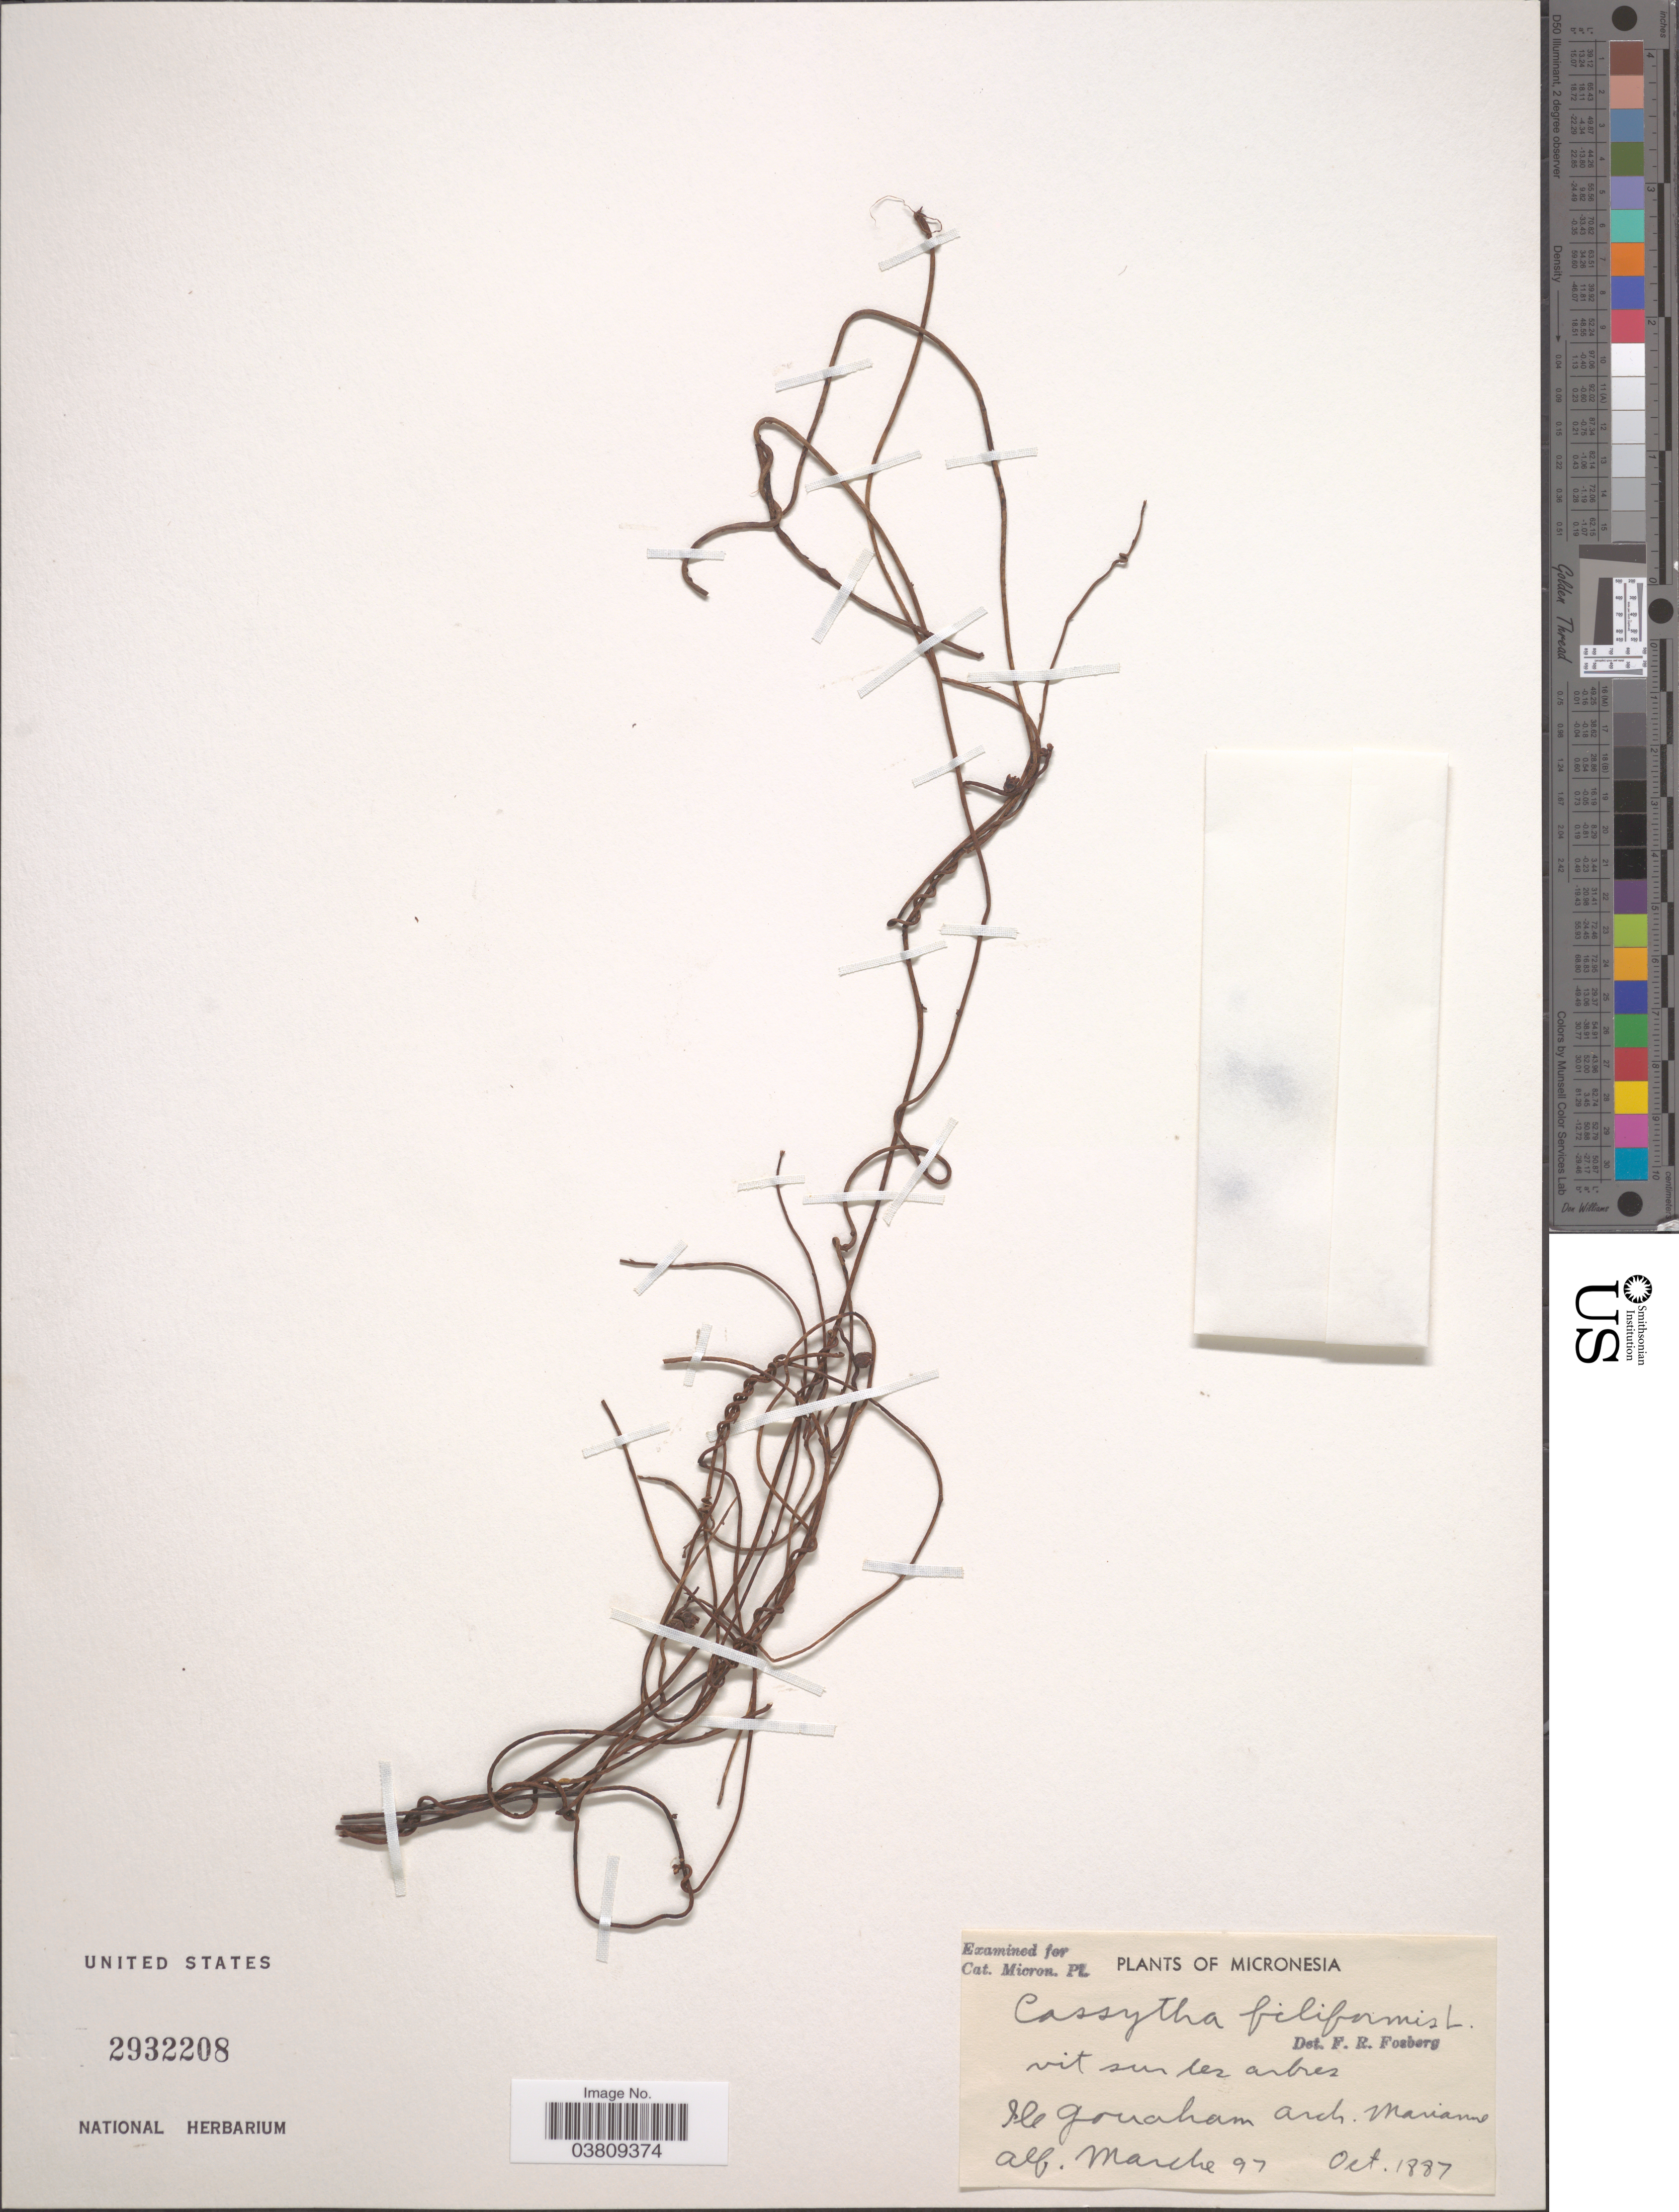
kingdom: Plantae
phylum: Tracheophyta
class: Magnoliopsida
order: Laurales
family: Lauraceae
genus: Cassytha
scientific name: Cassytha filiformis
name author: L.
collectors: A. Marche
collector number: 97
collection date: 1887-10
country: Guam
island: Guam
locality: Micronesia. Ile Gouaham, Arch. Marianne.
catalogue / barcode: US 2932208